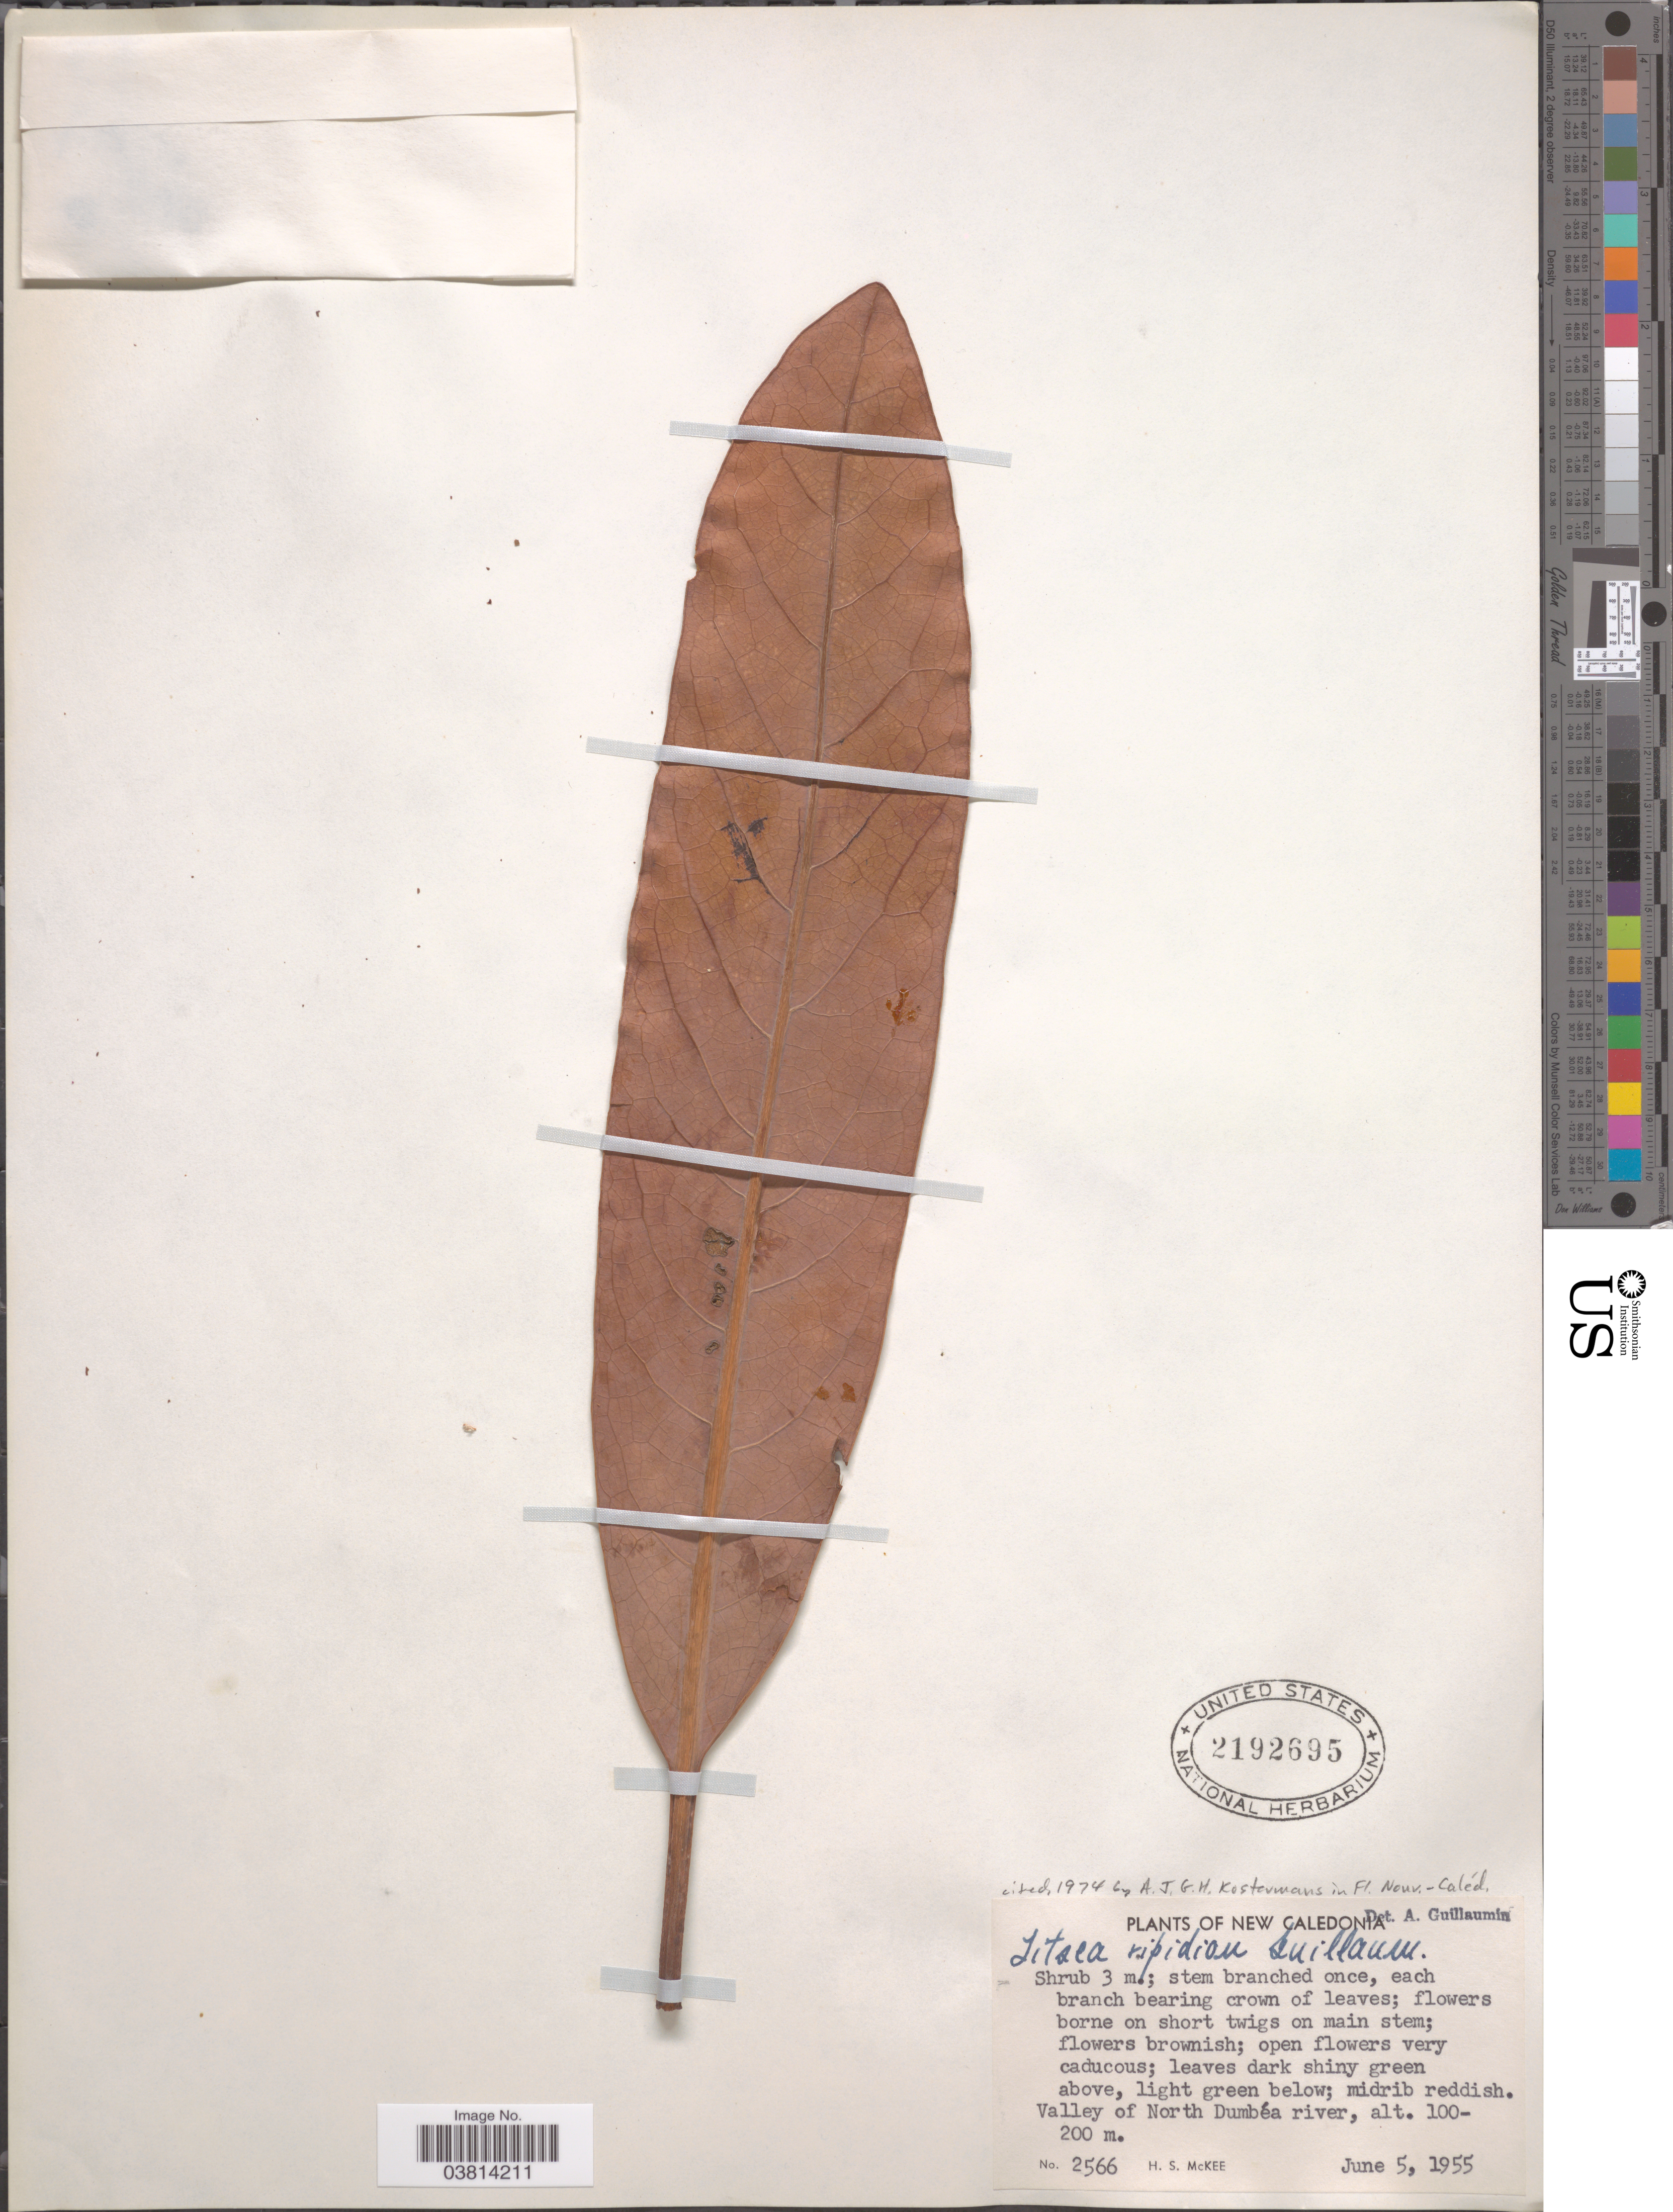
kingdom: Plantae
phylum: Tracheophyta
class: Magnoliopsida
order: Laurales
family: Lauraceae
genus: Litsea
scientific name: Litsea ripidion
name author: Guillaumin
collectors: H. S. McKee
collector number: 2566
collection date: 1955-06-05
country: New Caledonia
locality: Valley of North Dumbéa river.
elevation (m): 100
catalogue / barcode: US 2192695